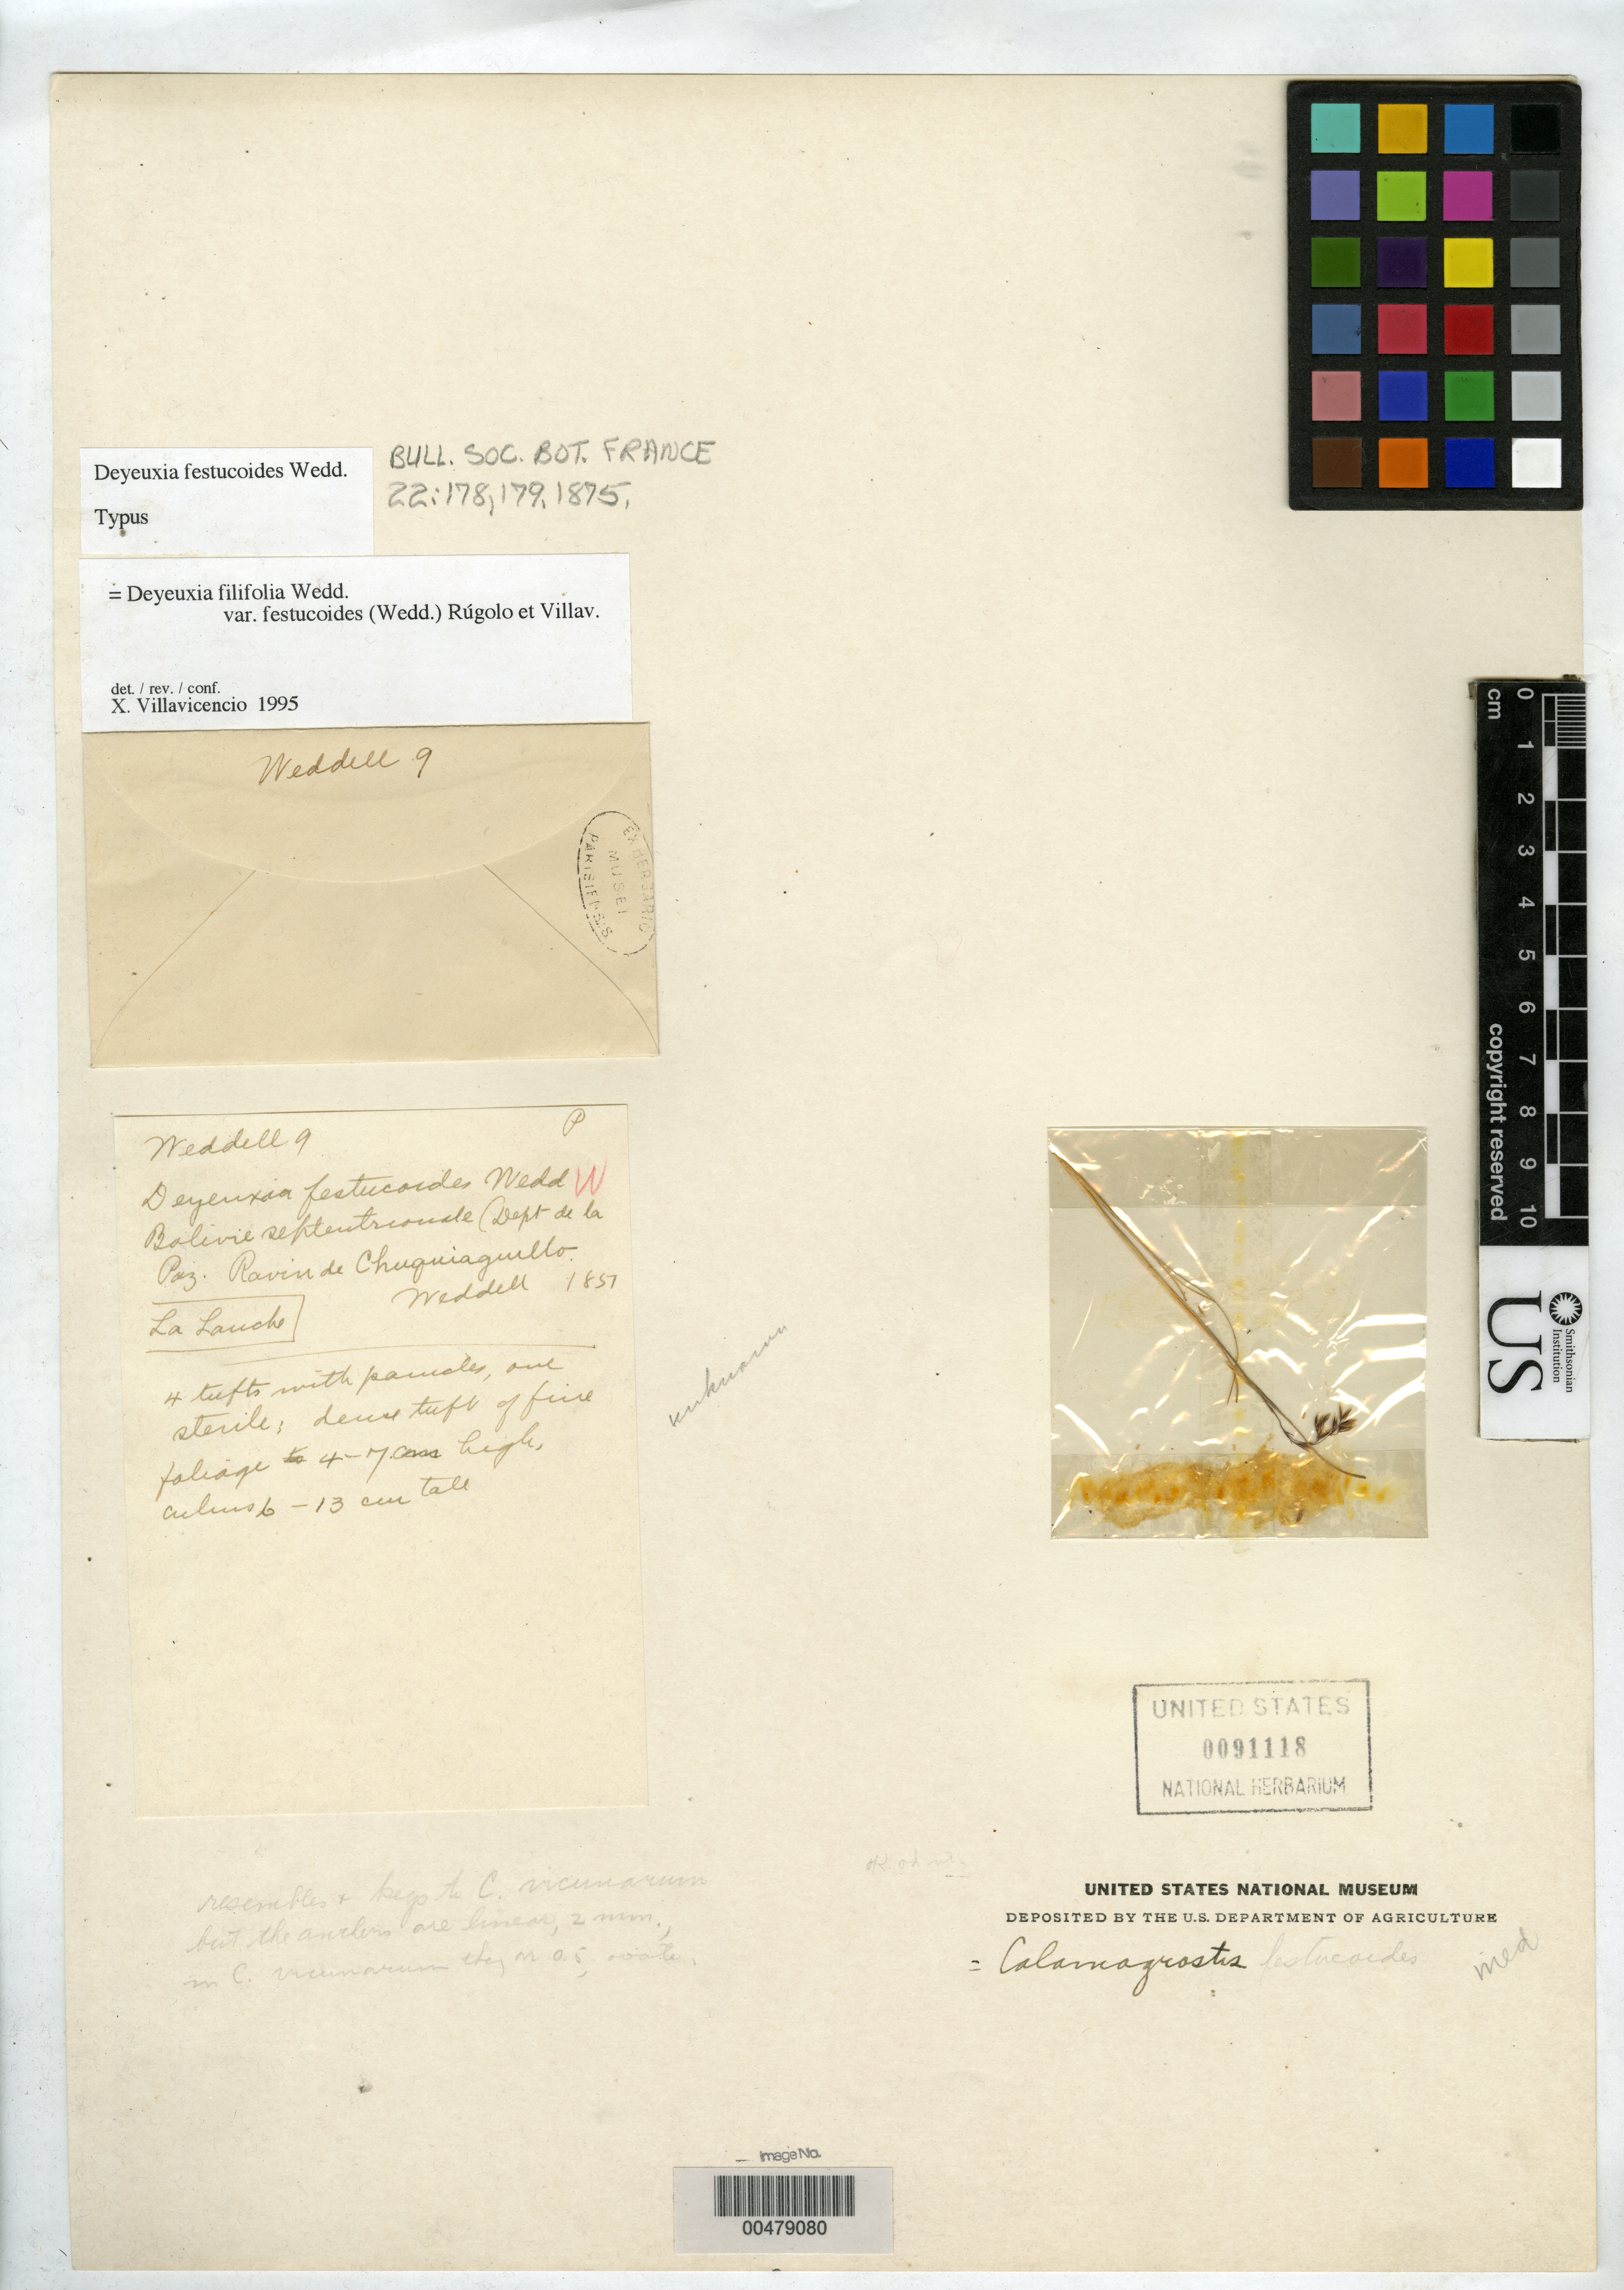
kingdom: Plantae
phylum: Tracheophyta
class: Liliopsida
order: Poales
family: Poaceae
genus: Deyeuxia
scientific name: Deyeuxia festucoides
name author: Wedd.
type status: Type Fragment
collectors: H. A. Weddell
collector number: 9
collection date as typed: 1857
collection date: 1857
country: Bolivia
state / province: La Paz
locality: Ravin de Chuquiaguillo.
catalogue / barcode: US 91118